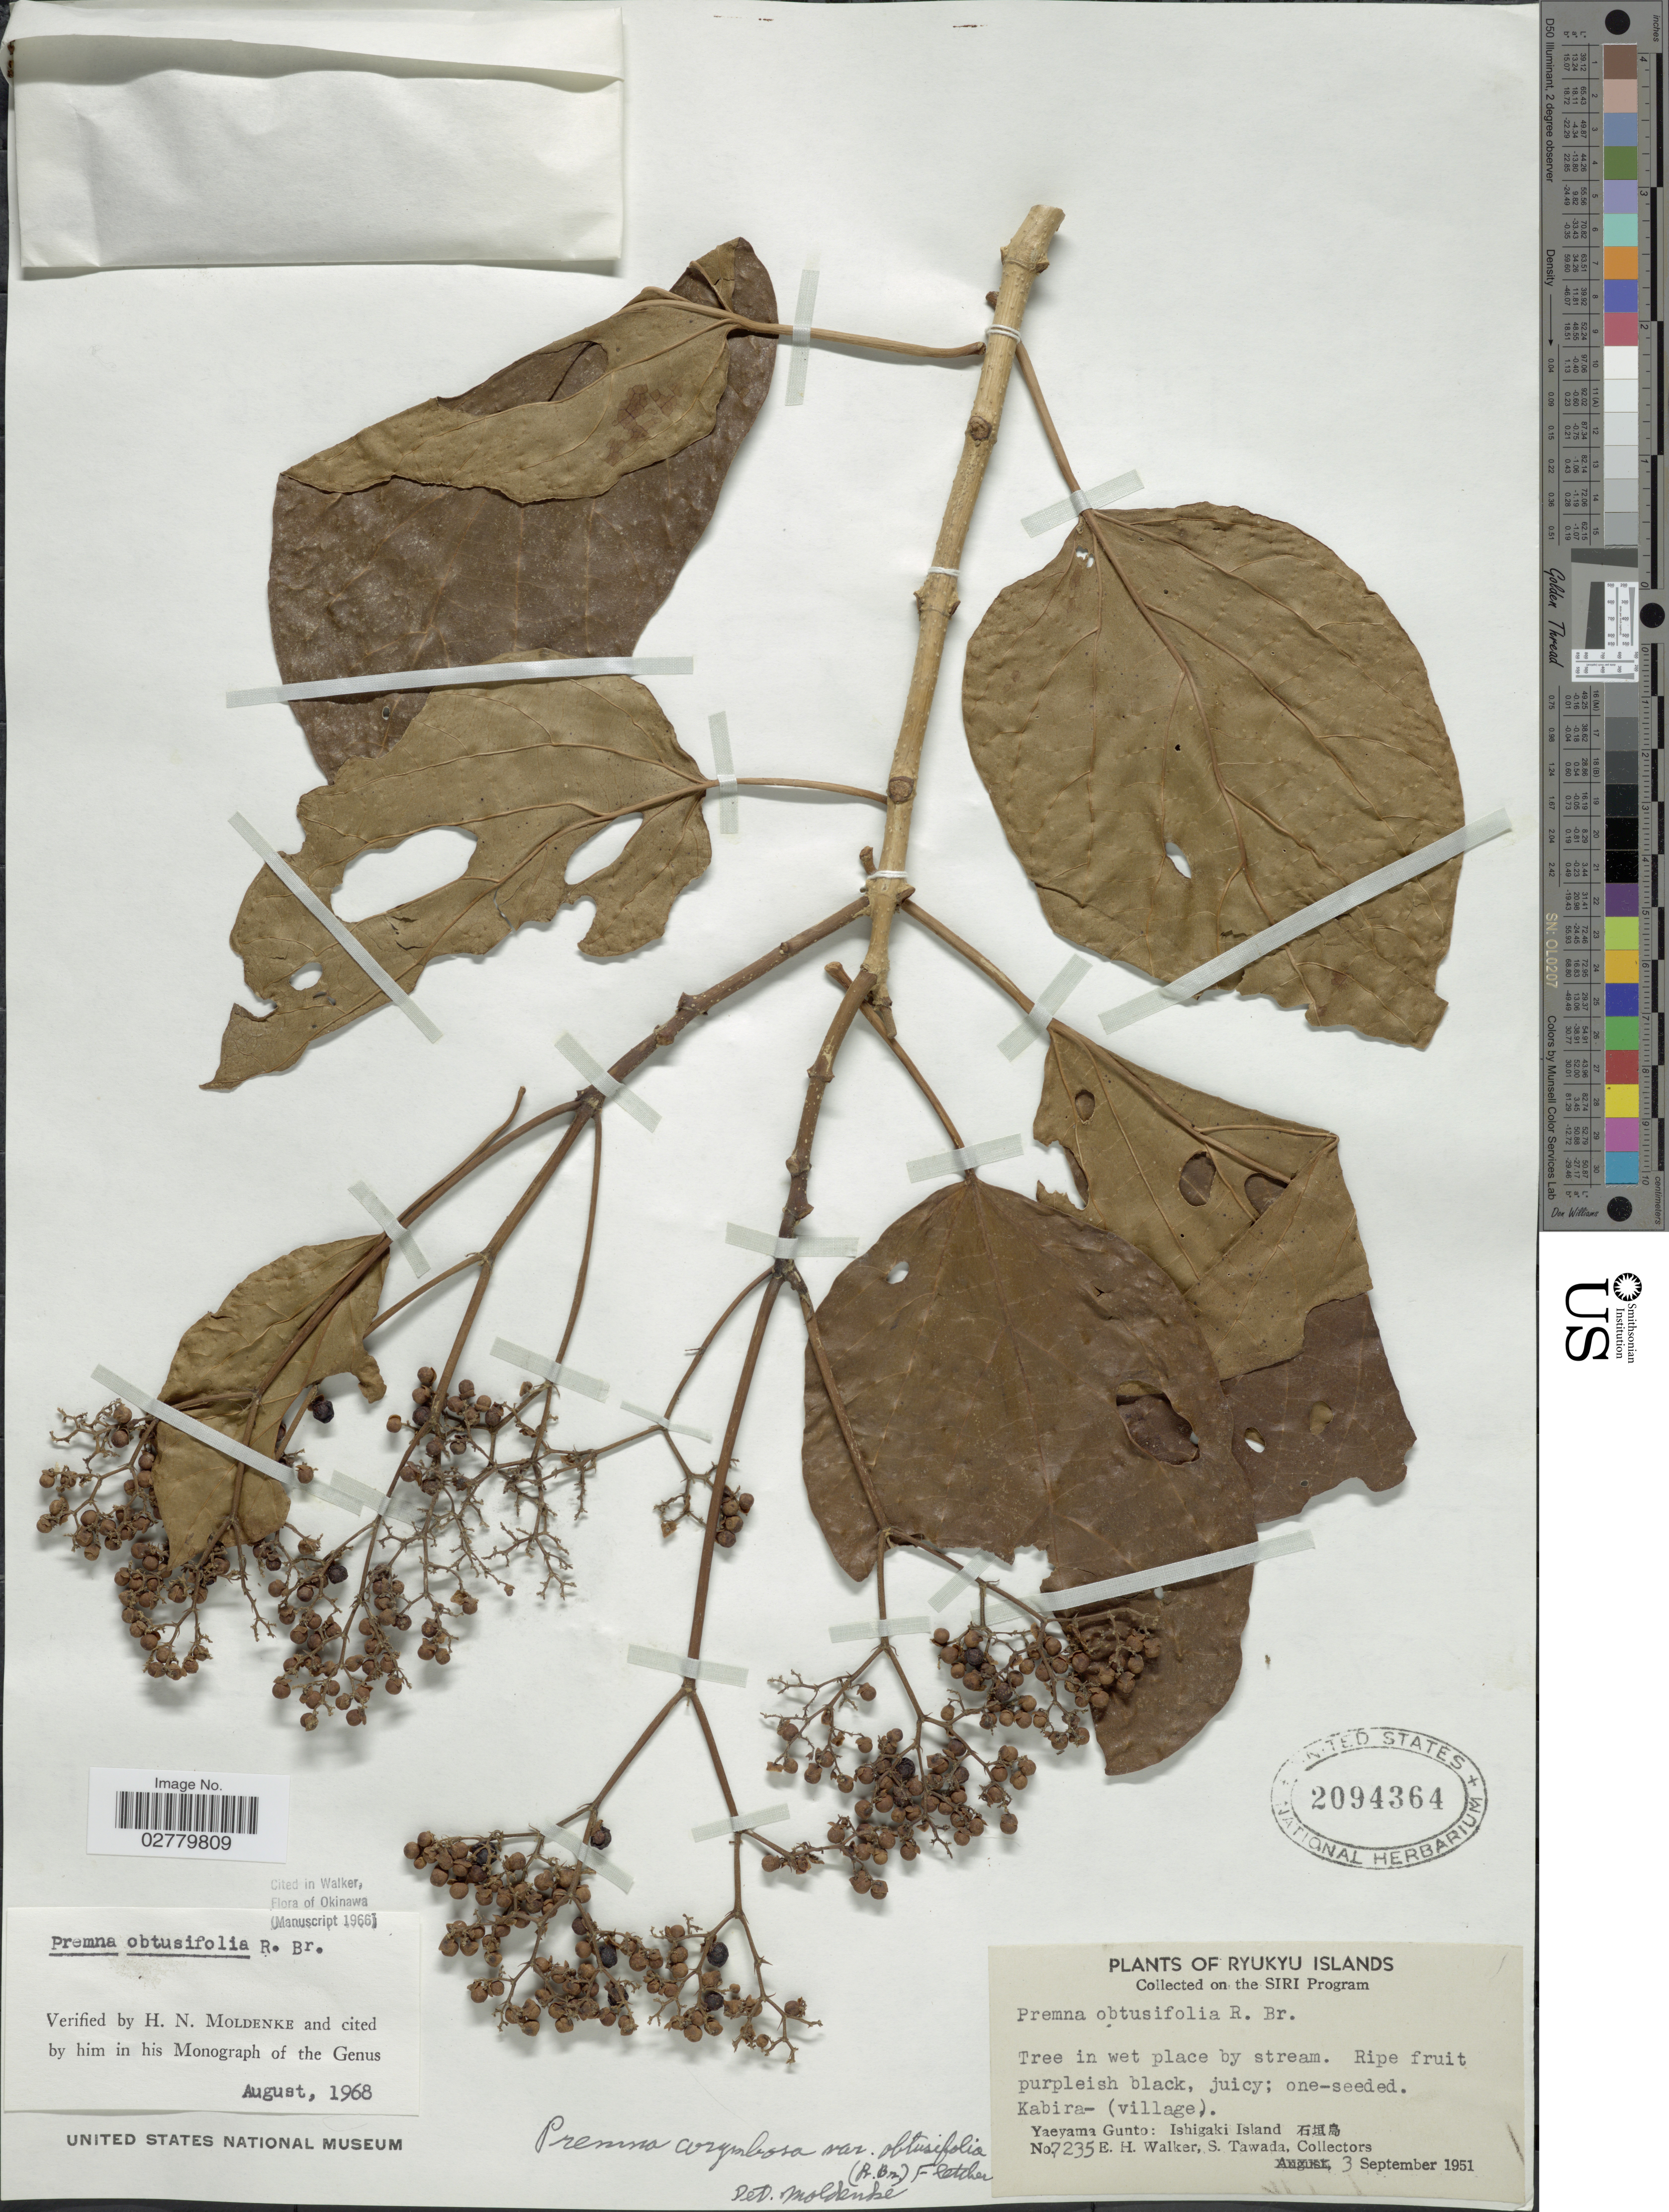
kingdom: Plantae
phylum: Tracheophyta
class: Magnoliopsida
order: Lamiales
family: Lamiaceae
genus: Premna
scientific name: Premna obtusifolia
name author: R. Br.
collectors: E. H. Walker & S. Tawada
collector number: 7235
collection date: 1951-09-03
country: Japan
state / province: Okinawa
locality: Ryukyu Islands. Kabira-(village). Yaeyama Gunto: Ishigaki Island. X.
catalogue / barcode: US 2094364